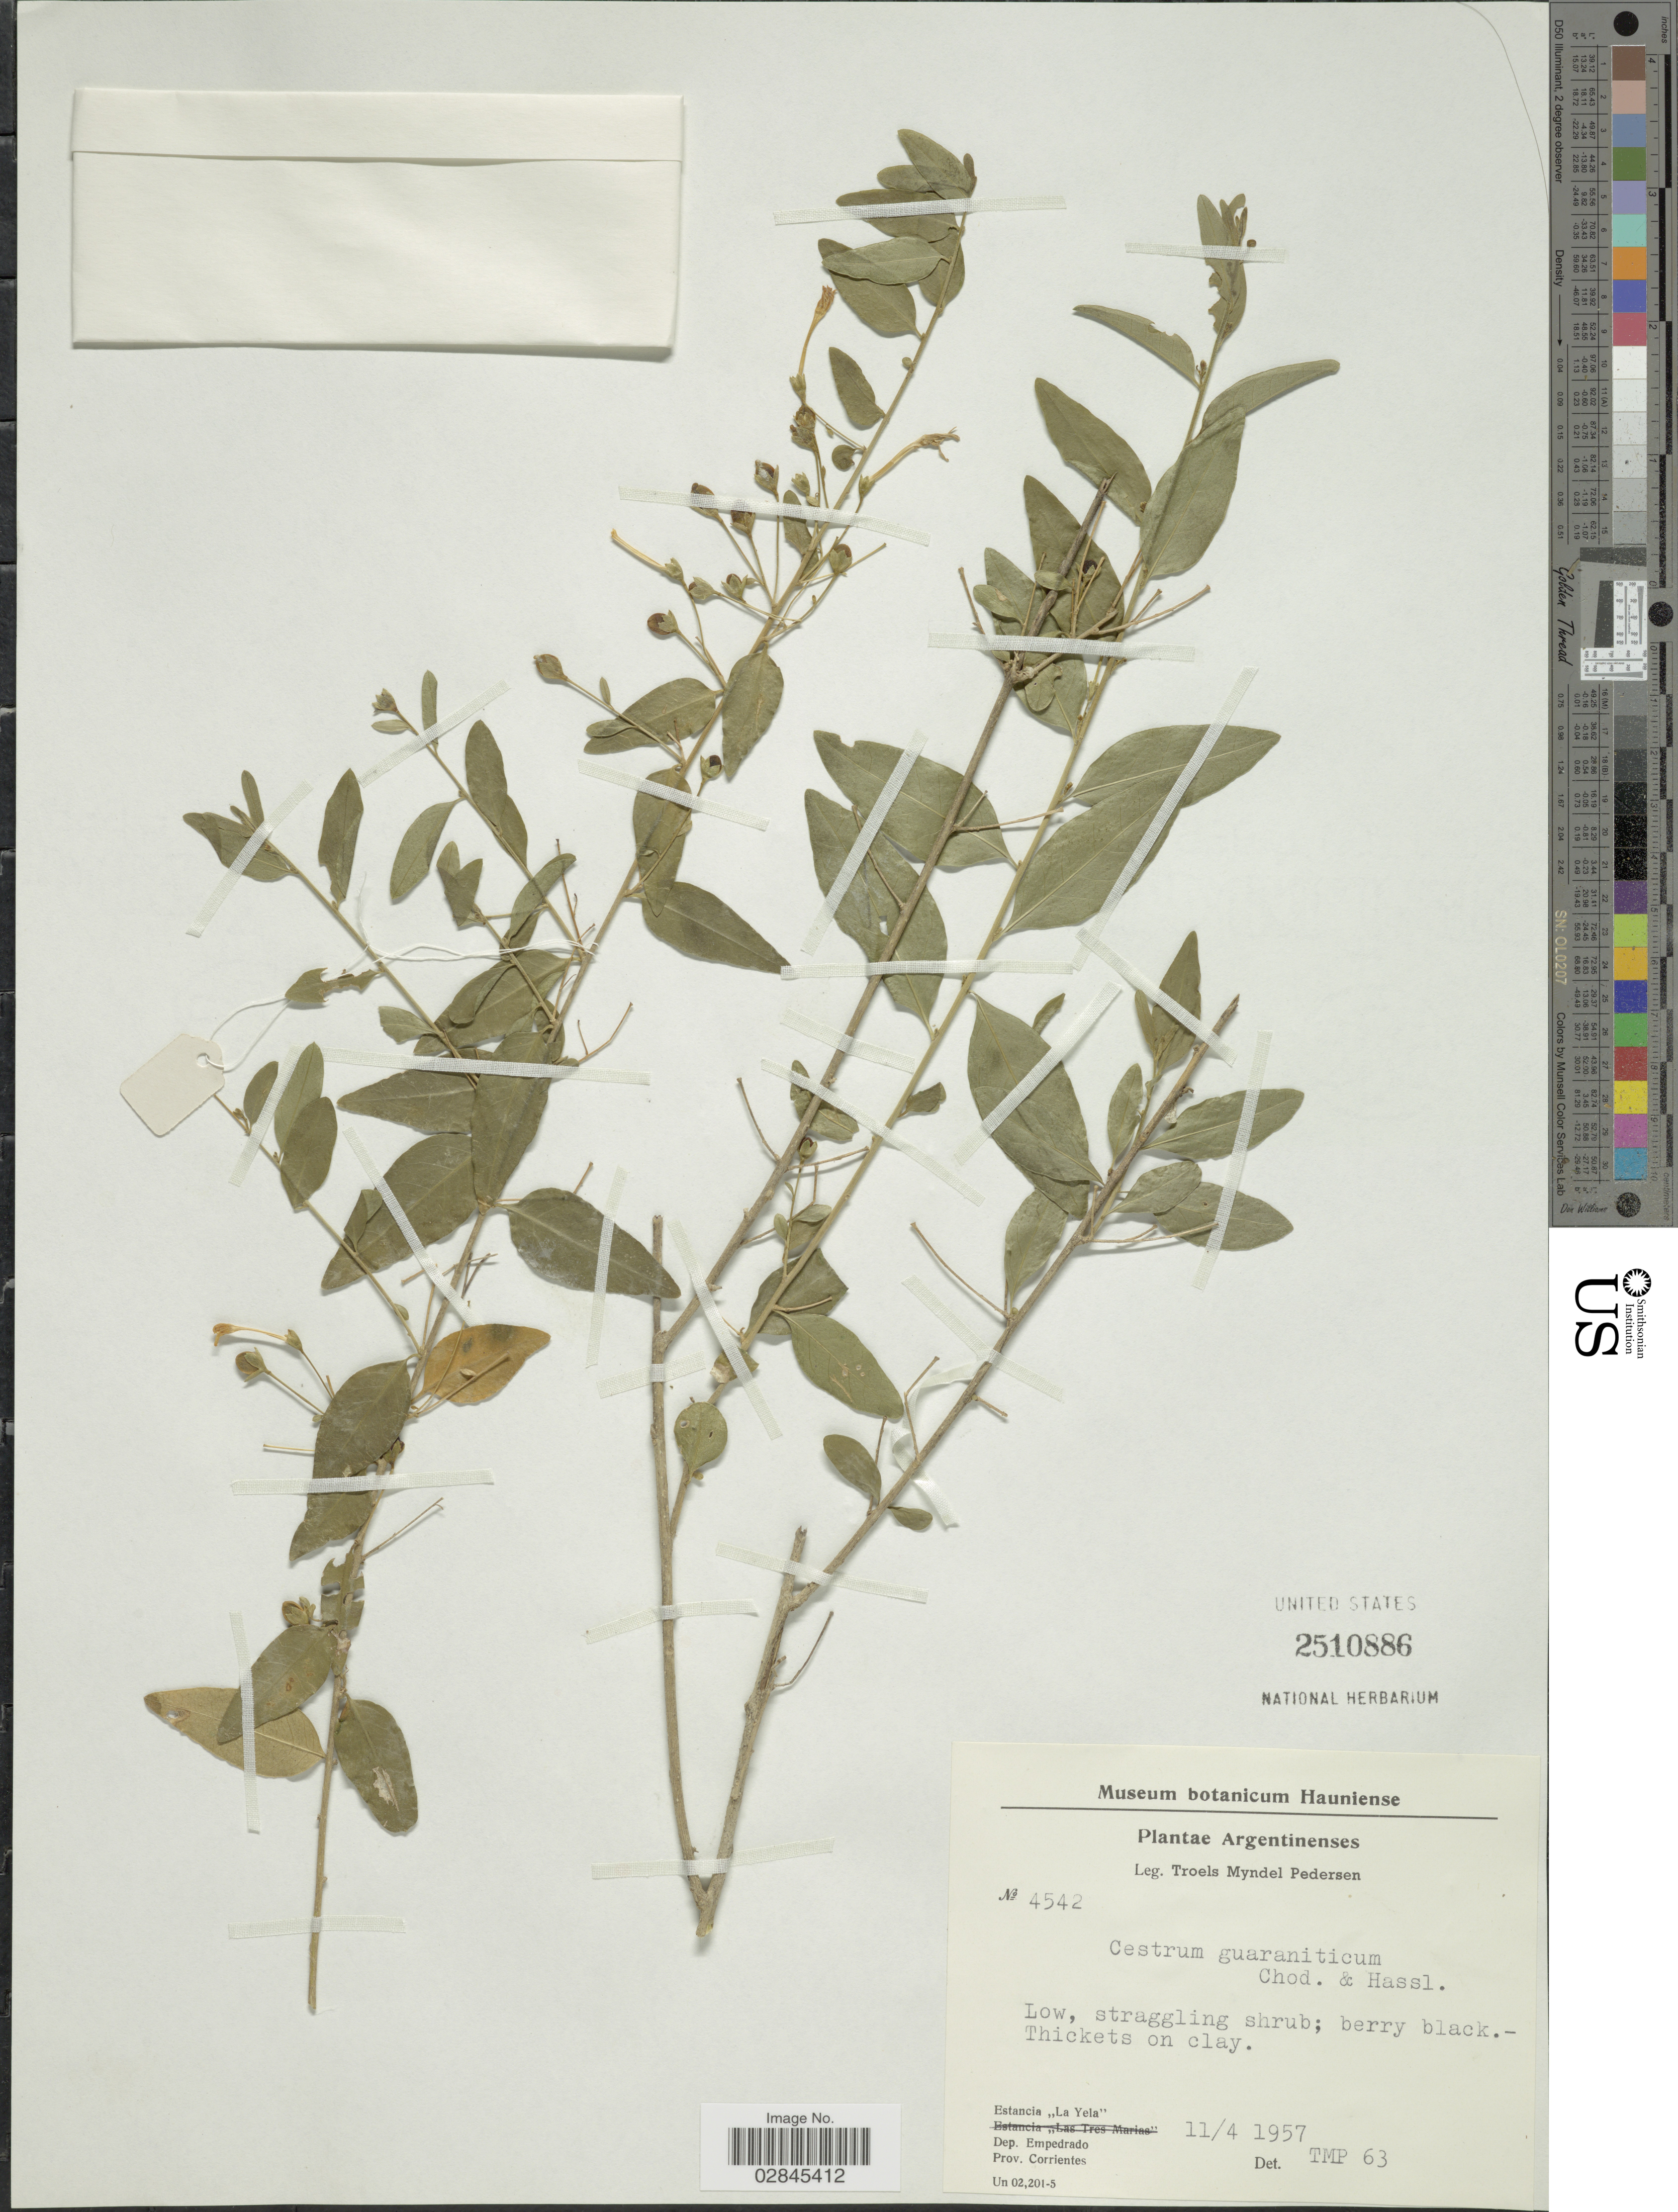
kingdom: Plantae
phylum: Tracheophyta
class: Magnoliopsida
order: Solanales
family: Solanaceae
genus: Cestrum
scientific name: Cestrum guaraniticum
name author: Chodat & Hassl.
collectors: T. Pederson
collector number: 4542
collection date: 1957-04-11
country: Argentina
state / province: Corrientes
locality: Estancia "La Yela". Dep. Empedrado.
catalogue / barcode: US 2510886